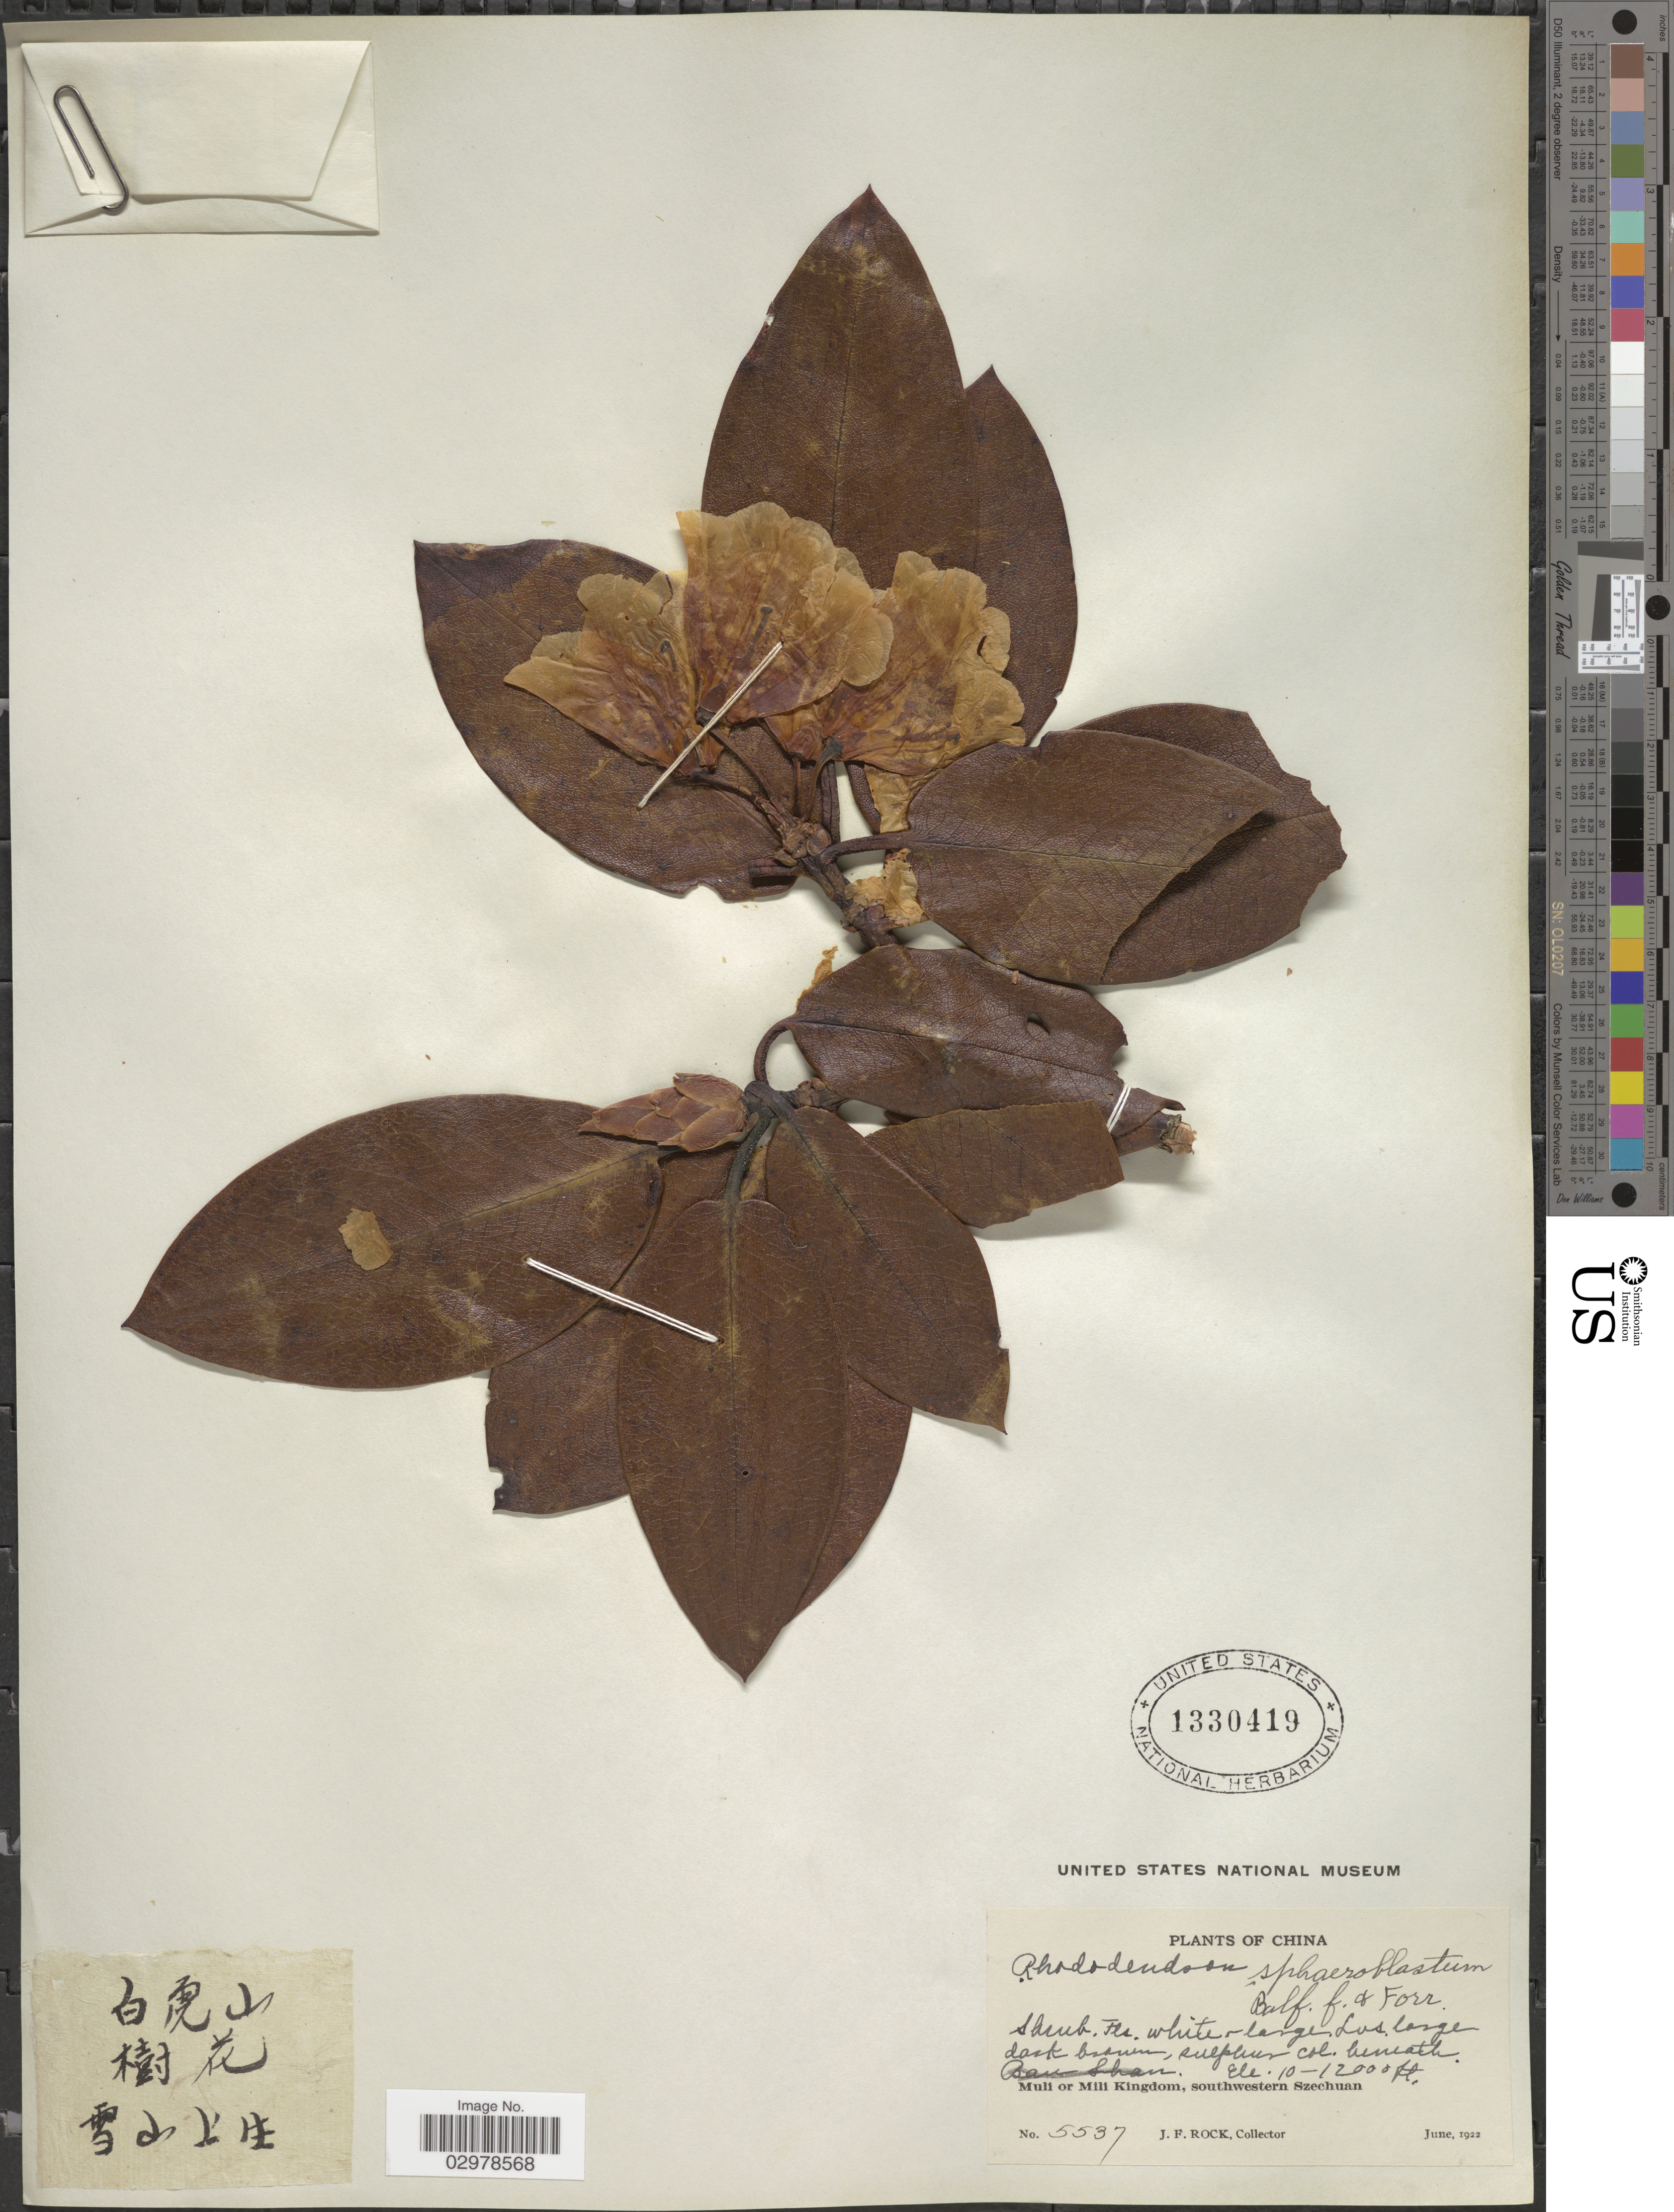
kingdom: Plantae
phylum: Tracheophyta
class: Magnoliopsida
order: Ericales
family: Ericaceae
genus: Rhododendron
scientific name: Rhododendron sphaeroblastum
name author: Balf. f. & Forrest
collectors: J. Rock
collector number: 5537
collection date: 1922-06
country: China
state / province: Sichuan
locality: Muli or Mili Kingdom, southwestern Szechuan.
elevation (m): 3048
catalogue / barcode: US 1330419